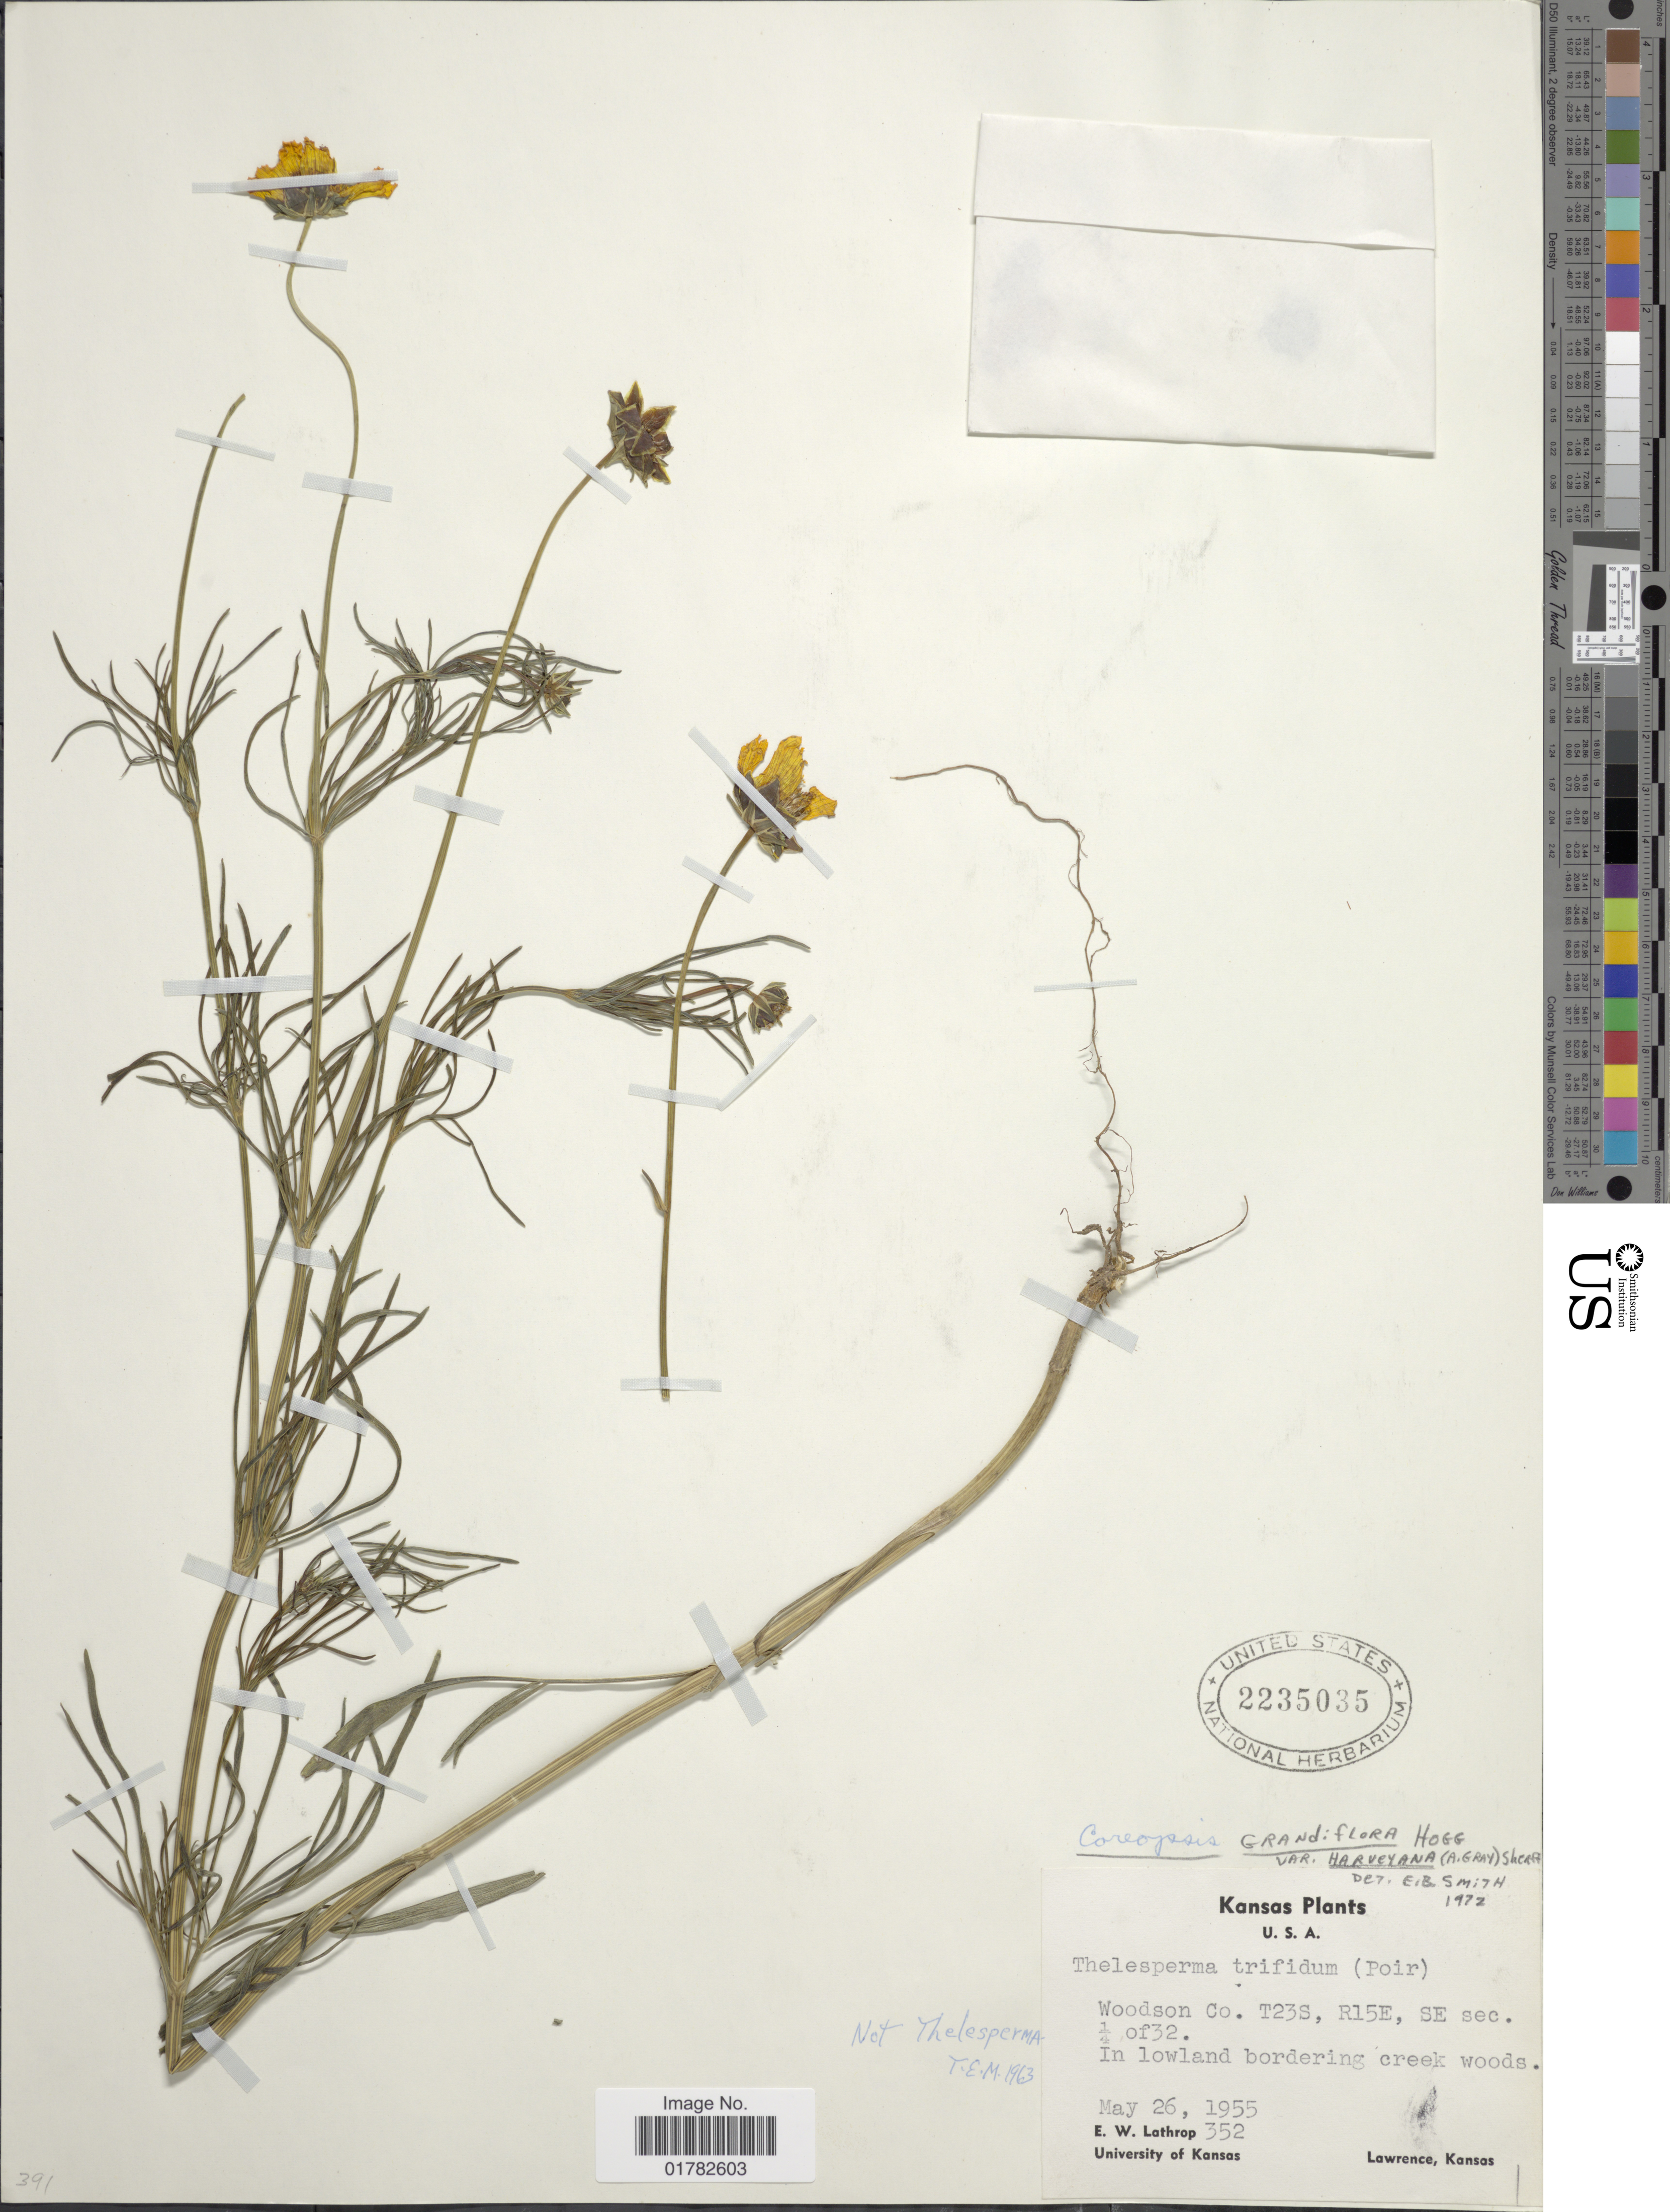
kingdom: Plantae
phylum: Tracheophyta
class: Magnoliopsida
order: Asterales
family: Asteraceae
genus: Coreopsis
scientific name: Coreopsis grandiflora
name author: Nutt.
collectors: E. W. Lathrop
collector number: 352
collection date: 1955-05-26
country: United States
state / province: Kansas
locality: Woodson Co., T23S, R15E, SE sec. ¼ of 32, in lowland bordering creek woods, Lawrence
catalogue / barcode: US 2235035